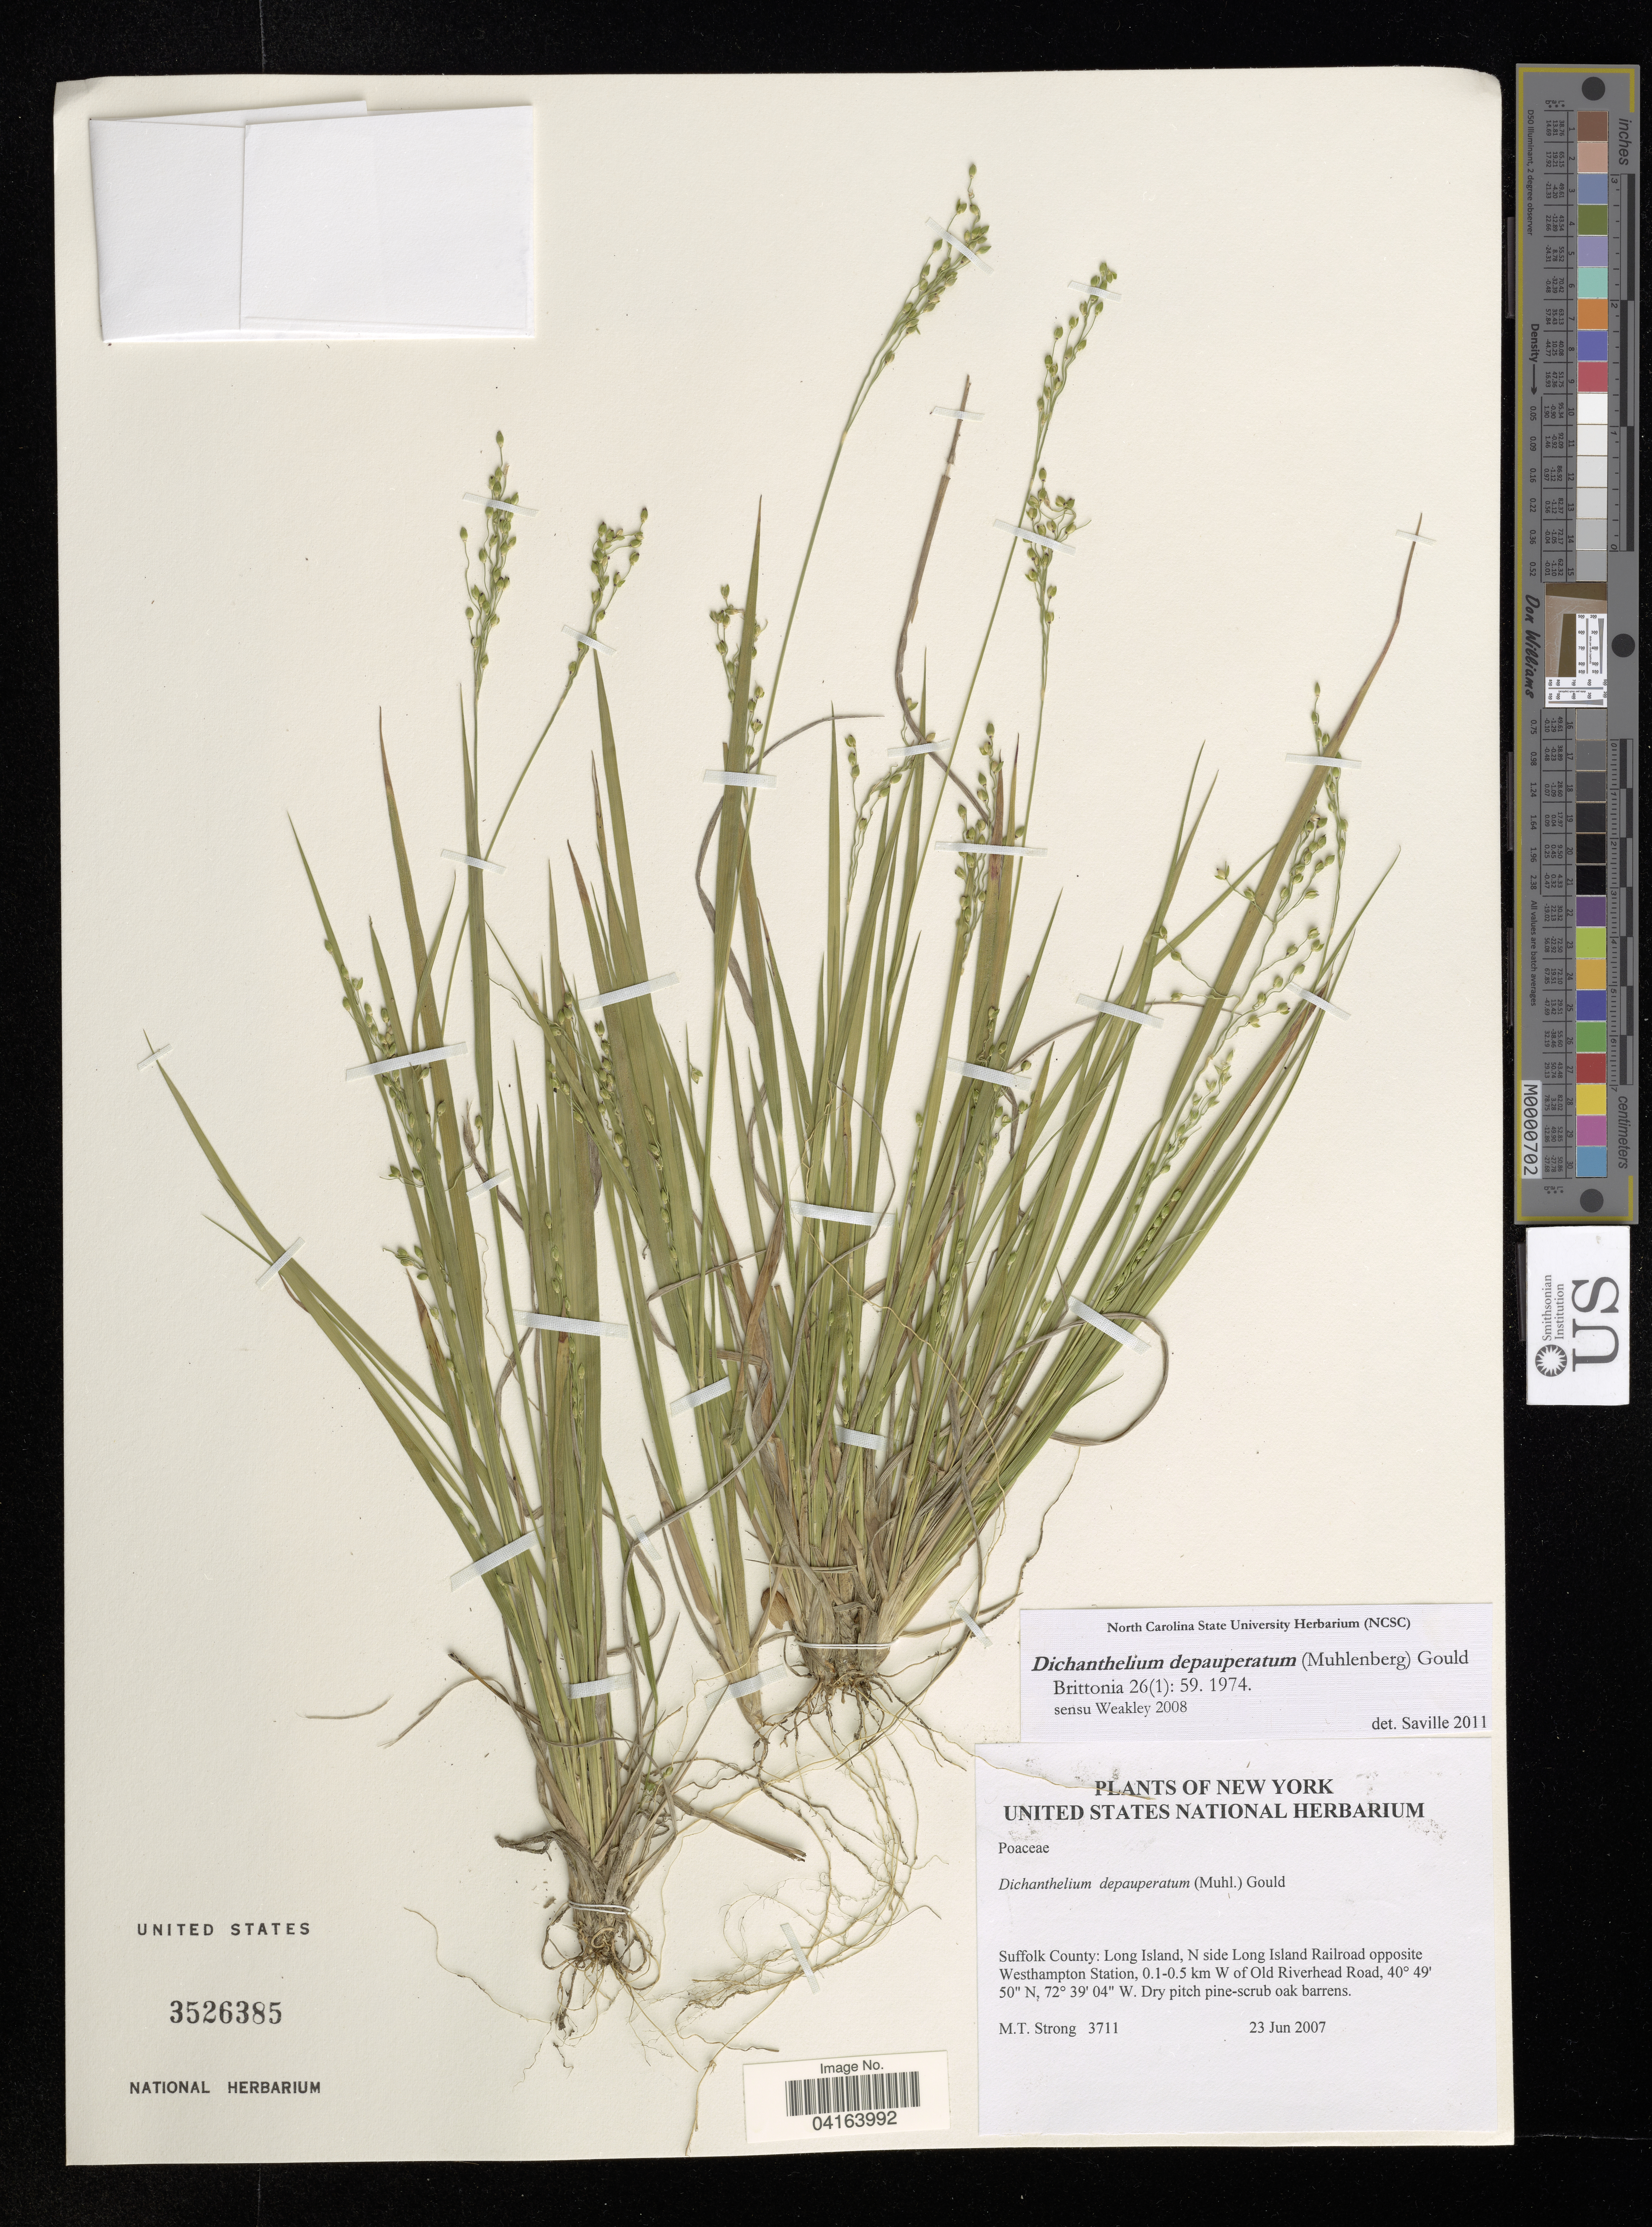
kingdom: Plantae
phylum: Tracheophyta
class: Liliopsida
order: Poales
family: Poaceae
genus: Dichanthelium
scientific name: Dichanthelium depauperatum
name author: (Muhl.) Gould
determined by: Saville, A. C., (NCSC), North Carolina State University (UNITED STATES)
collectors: M. T. Strong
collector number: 3711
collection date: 2007-06-23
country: United States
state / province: New York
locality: Suffolk County: Long Island, N side Long Island Railroad opposite Westhampton Station, 0.1-0.5 km W of Old Riverhead Road.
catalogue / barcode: US 3526385